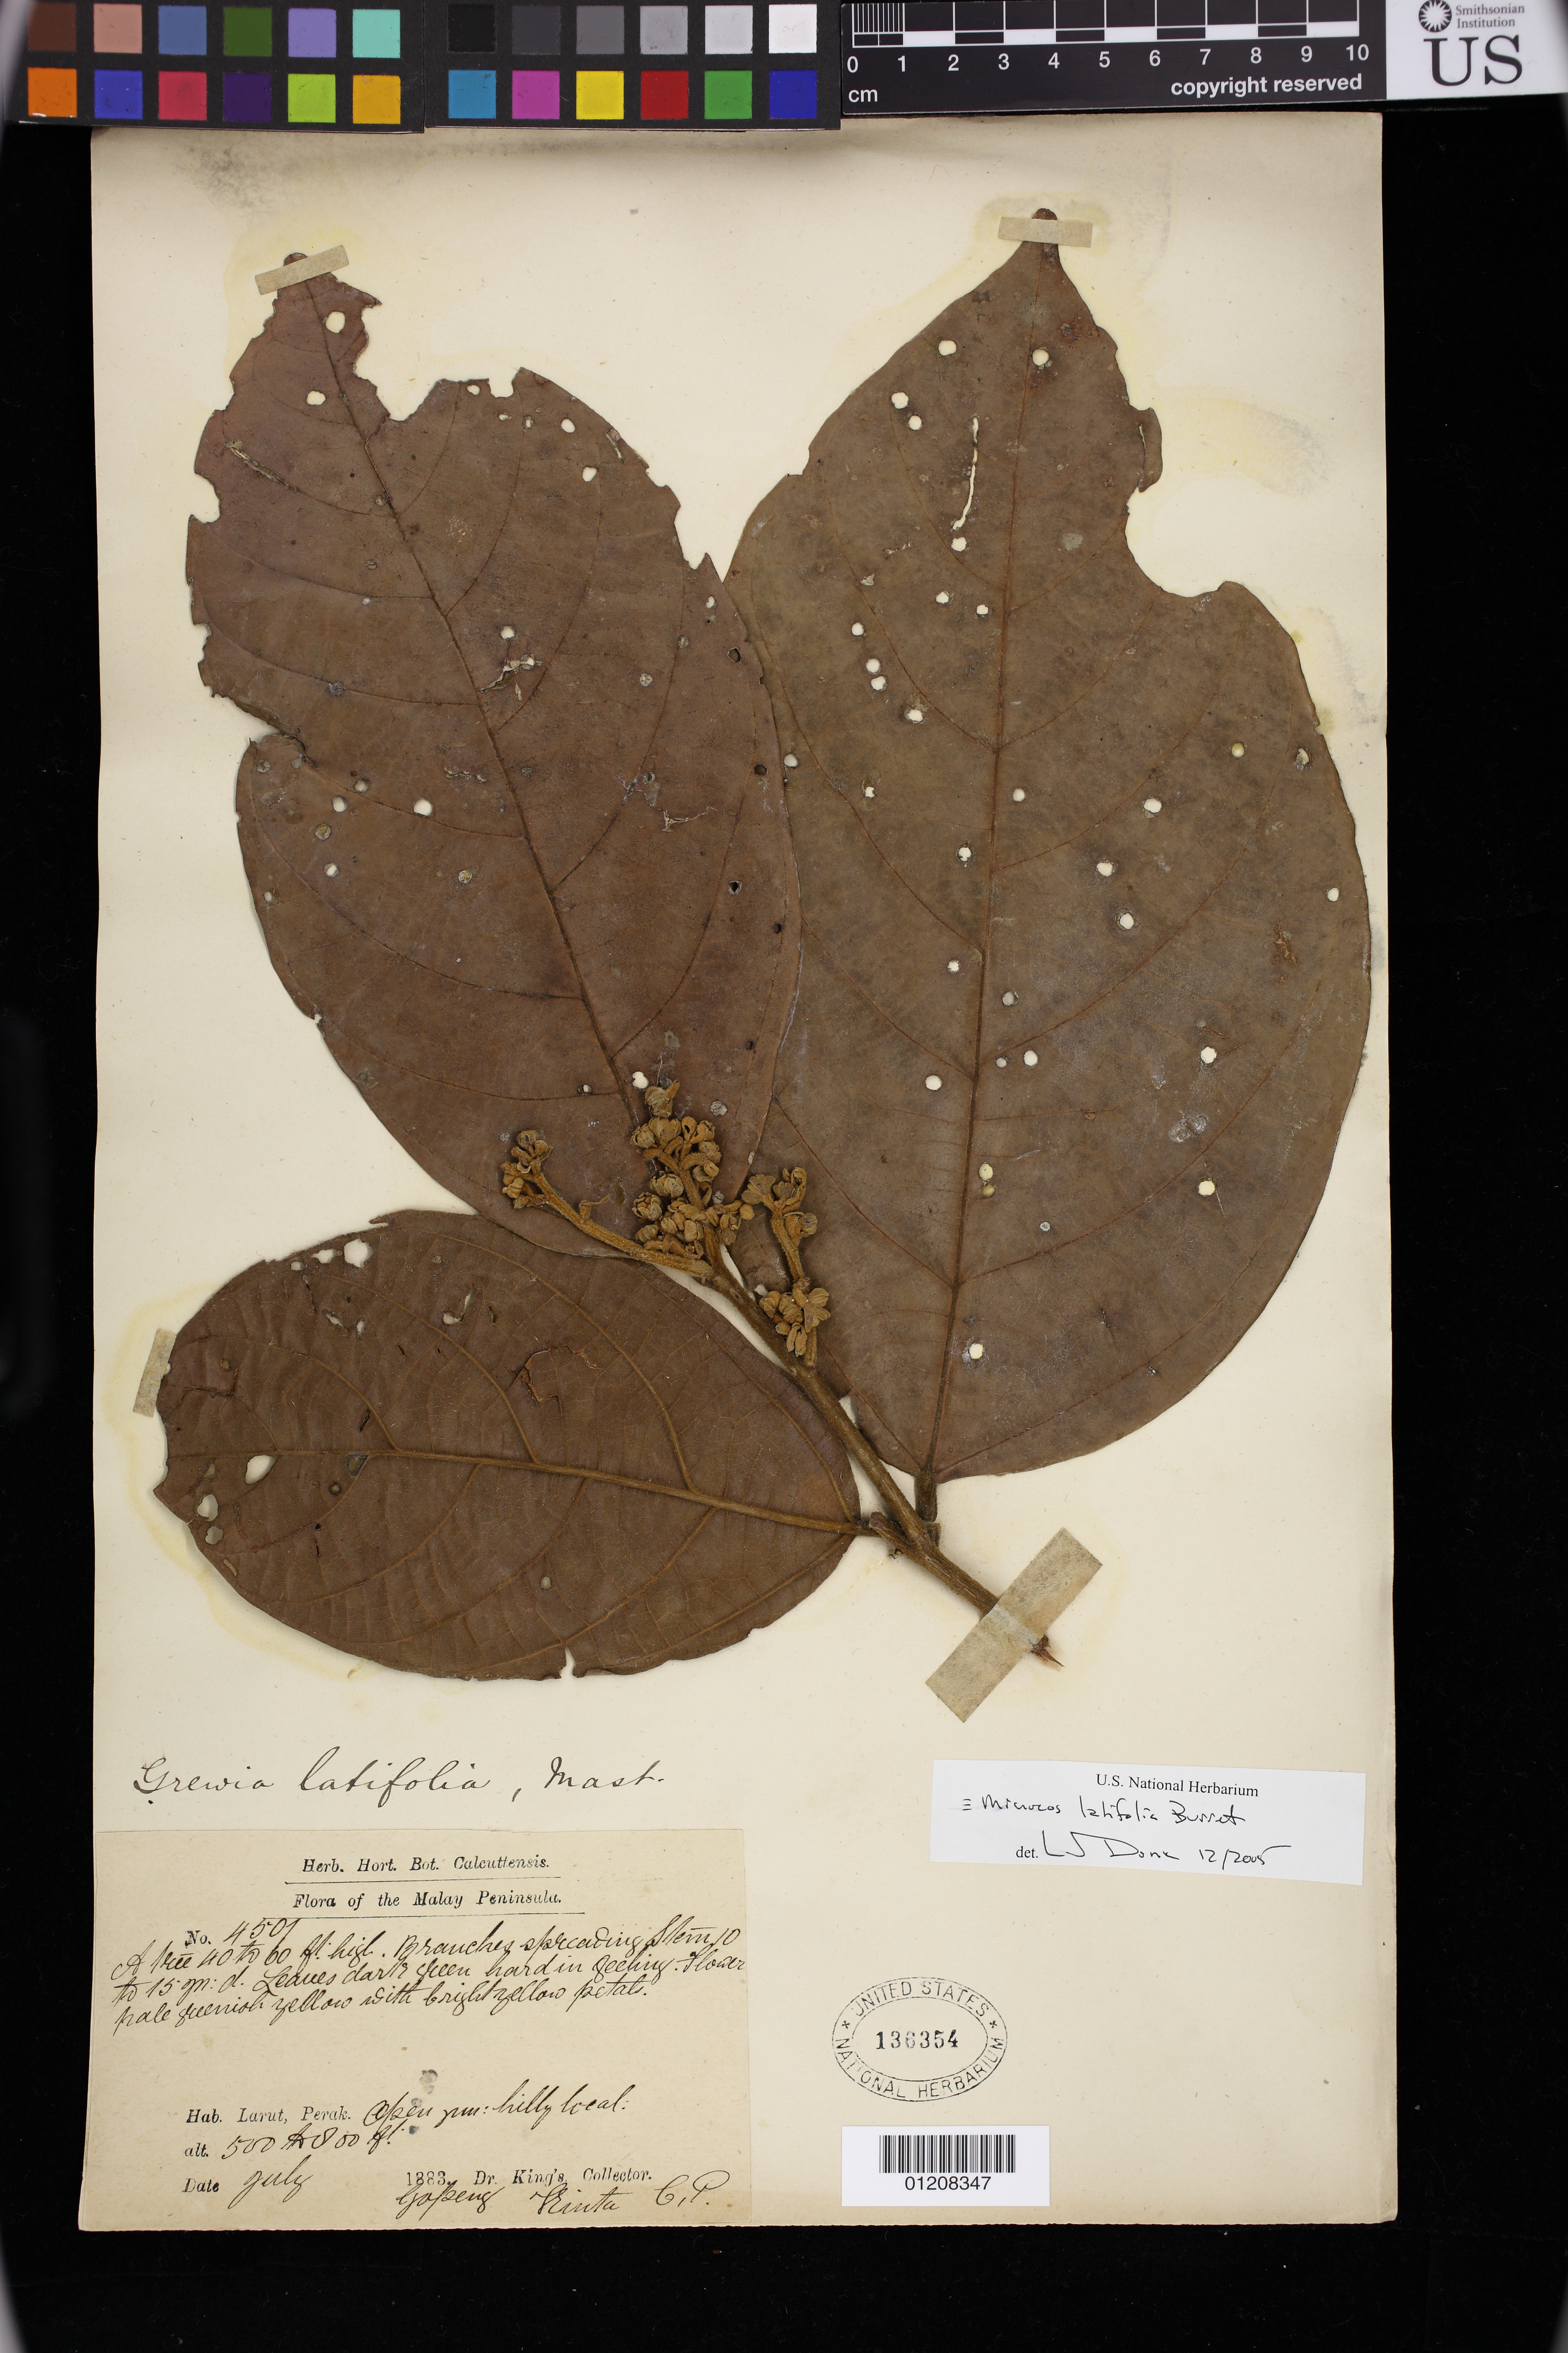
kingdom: Plantae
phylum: Tracheophyta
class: Magnoliopsida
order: Malvales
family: Malvaceae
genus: Microcos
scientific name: Microcos latifolia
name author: Burret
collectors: Dr. King's collector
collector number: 4501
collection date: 1883-07-01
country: Malaysia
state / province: Perak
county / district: Larut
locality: Open p??: hilly local:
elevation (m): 152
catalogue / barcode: US 136354